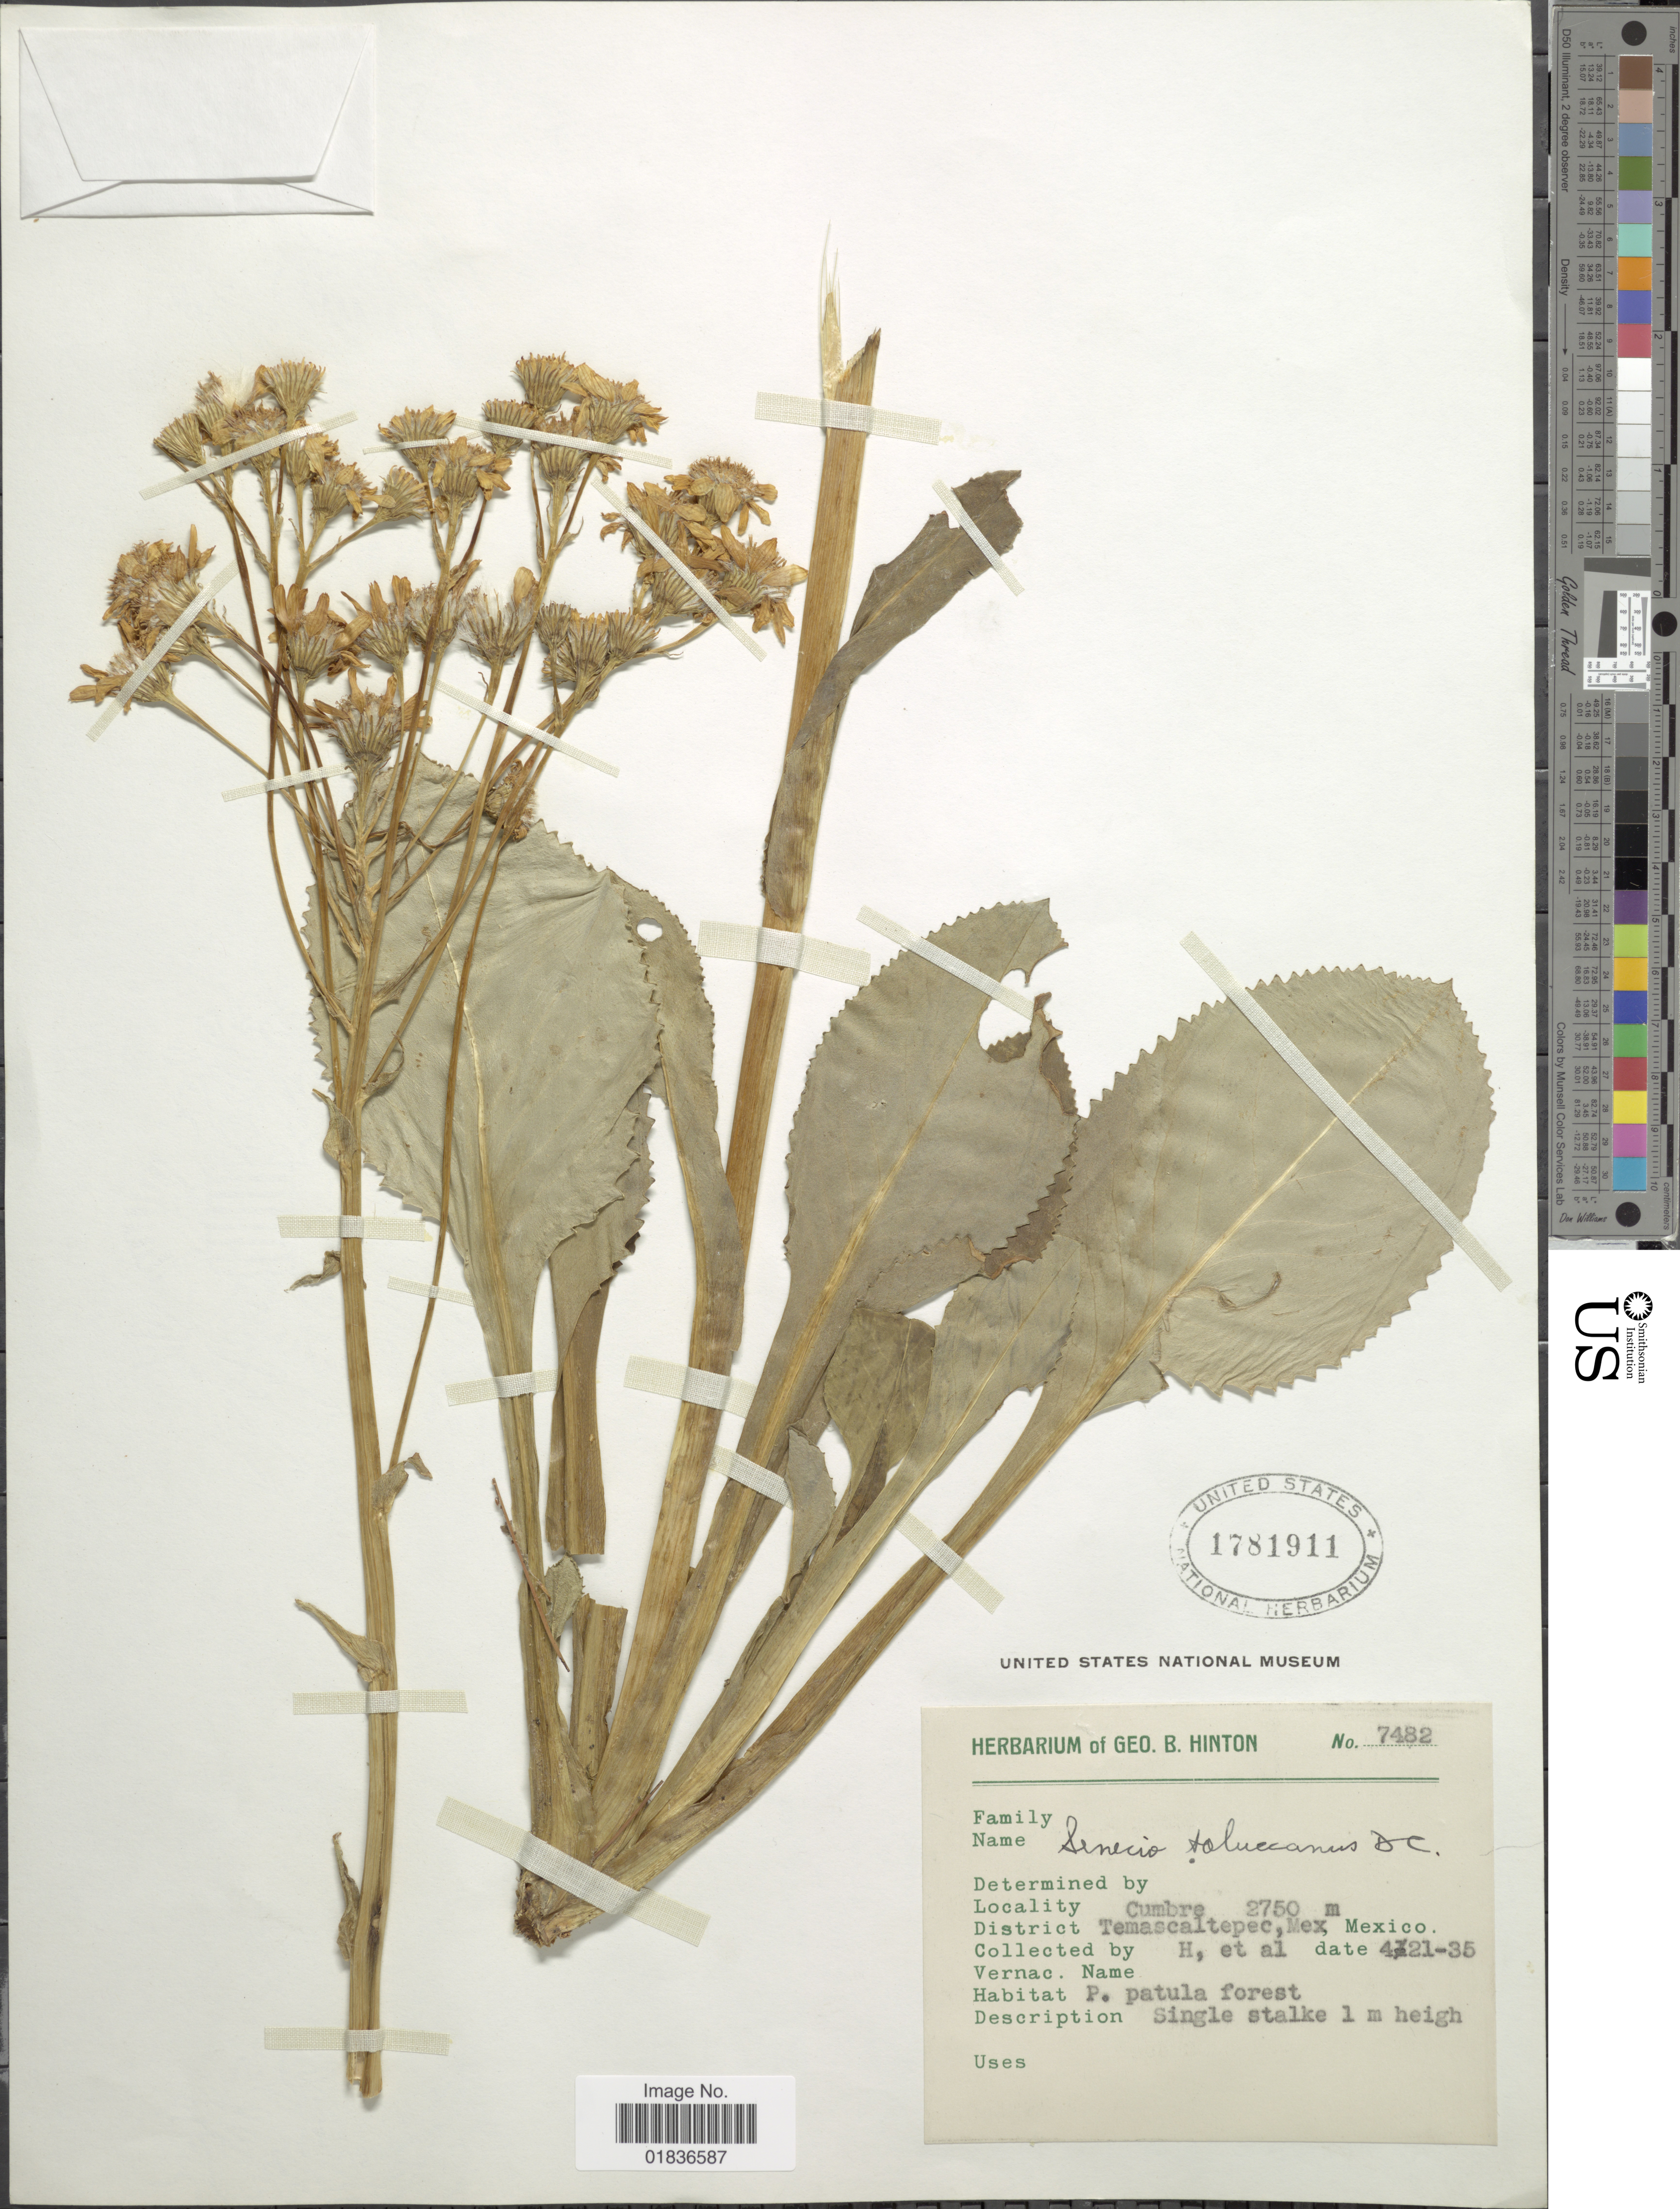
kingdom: Plantae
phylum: Tracheophyta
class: Magnoliopsida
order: Asterales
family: Asteraceae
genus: Senecio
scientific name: Senecio toluccanus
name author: DC.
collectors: G. B. Hinton & et al.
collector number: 7482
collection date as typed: Transcribed d/m/y: 21/4/35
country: Mexico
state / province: México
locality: Cumbre, District Temascaltepec.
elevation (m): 2750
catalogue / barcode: US 1781911